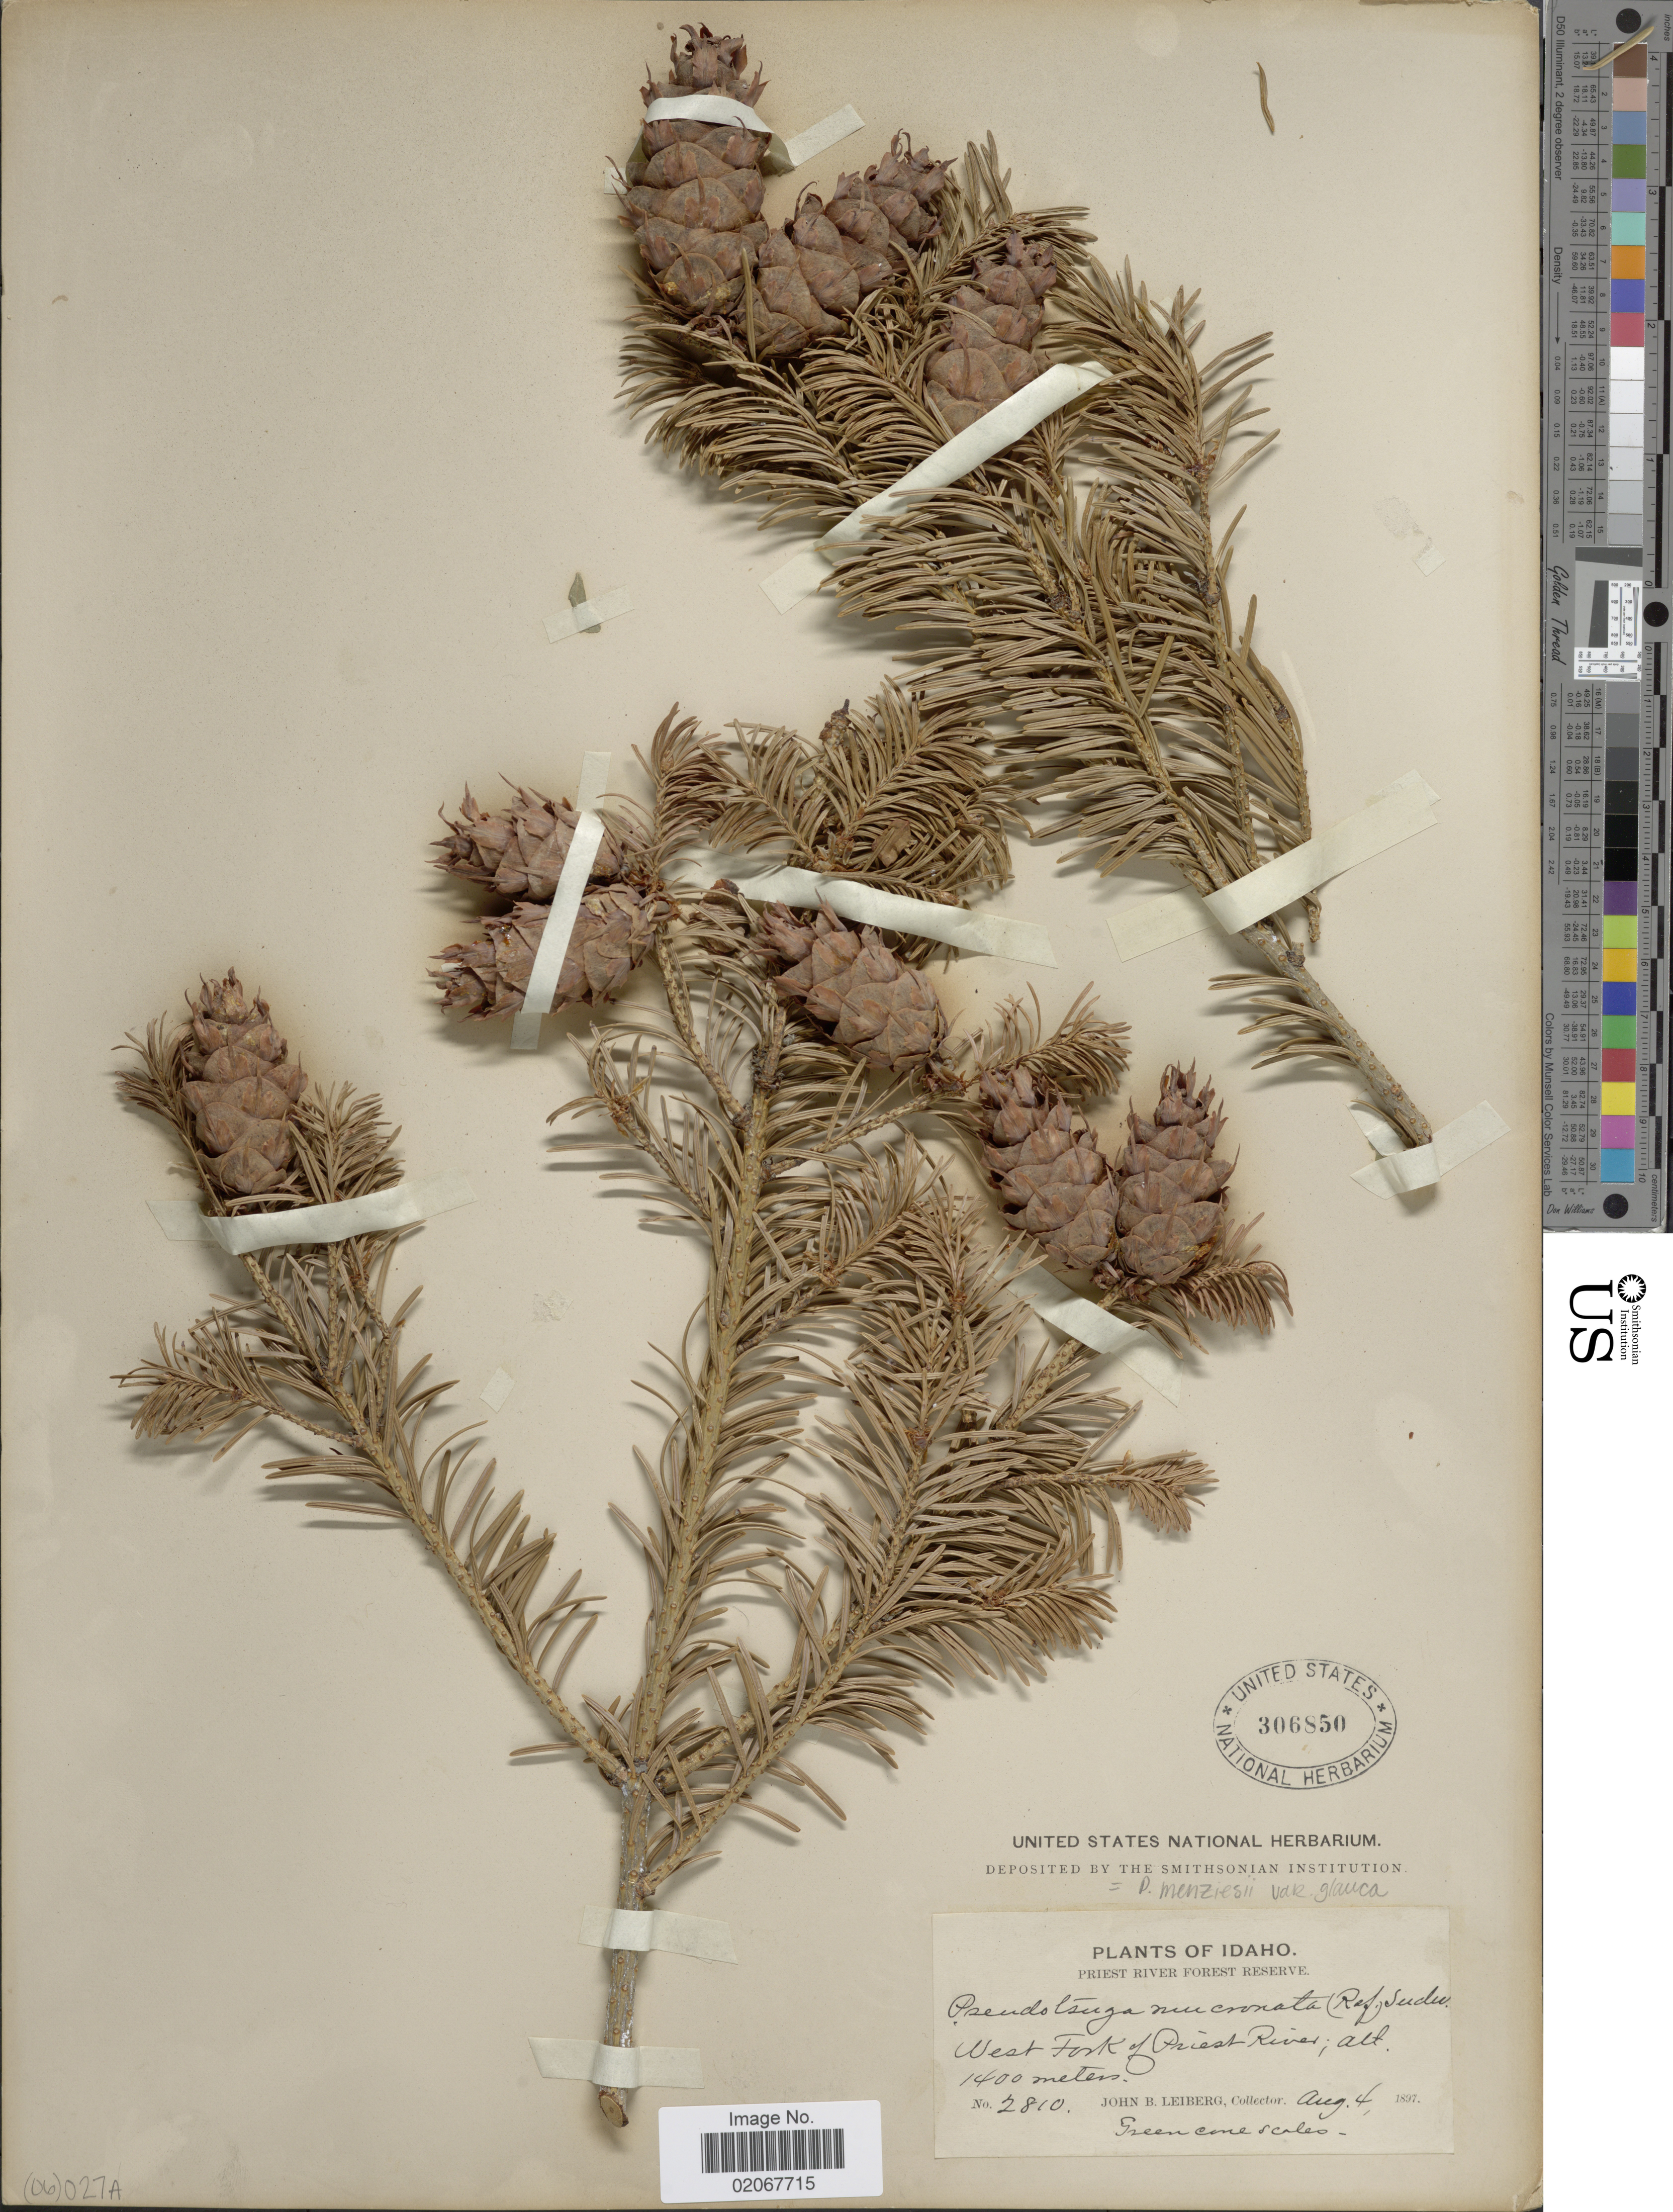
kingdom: Plantae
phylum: Tracheophyta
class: Pinopsida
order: Pinales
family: Pinaceae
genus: Pseudotsuga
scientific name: Pseudotsuga menziesii var. glauca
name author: (Beissn.) Franco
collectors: J. Leiberg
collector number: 2810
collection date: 1897-08-04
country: United States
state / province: Idaho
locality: Priest River Forest Reserve. West Fork of Priest River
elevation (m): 1400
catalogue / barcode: US 306850